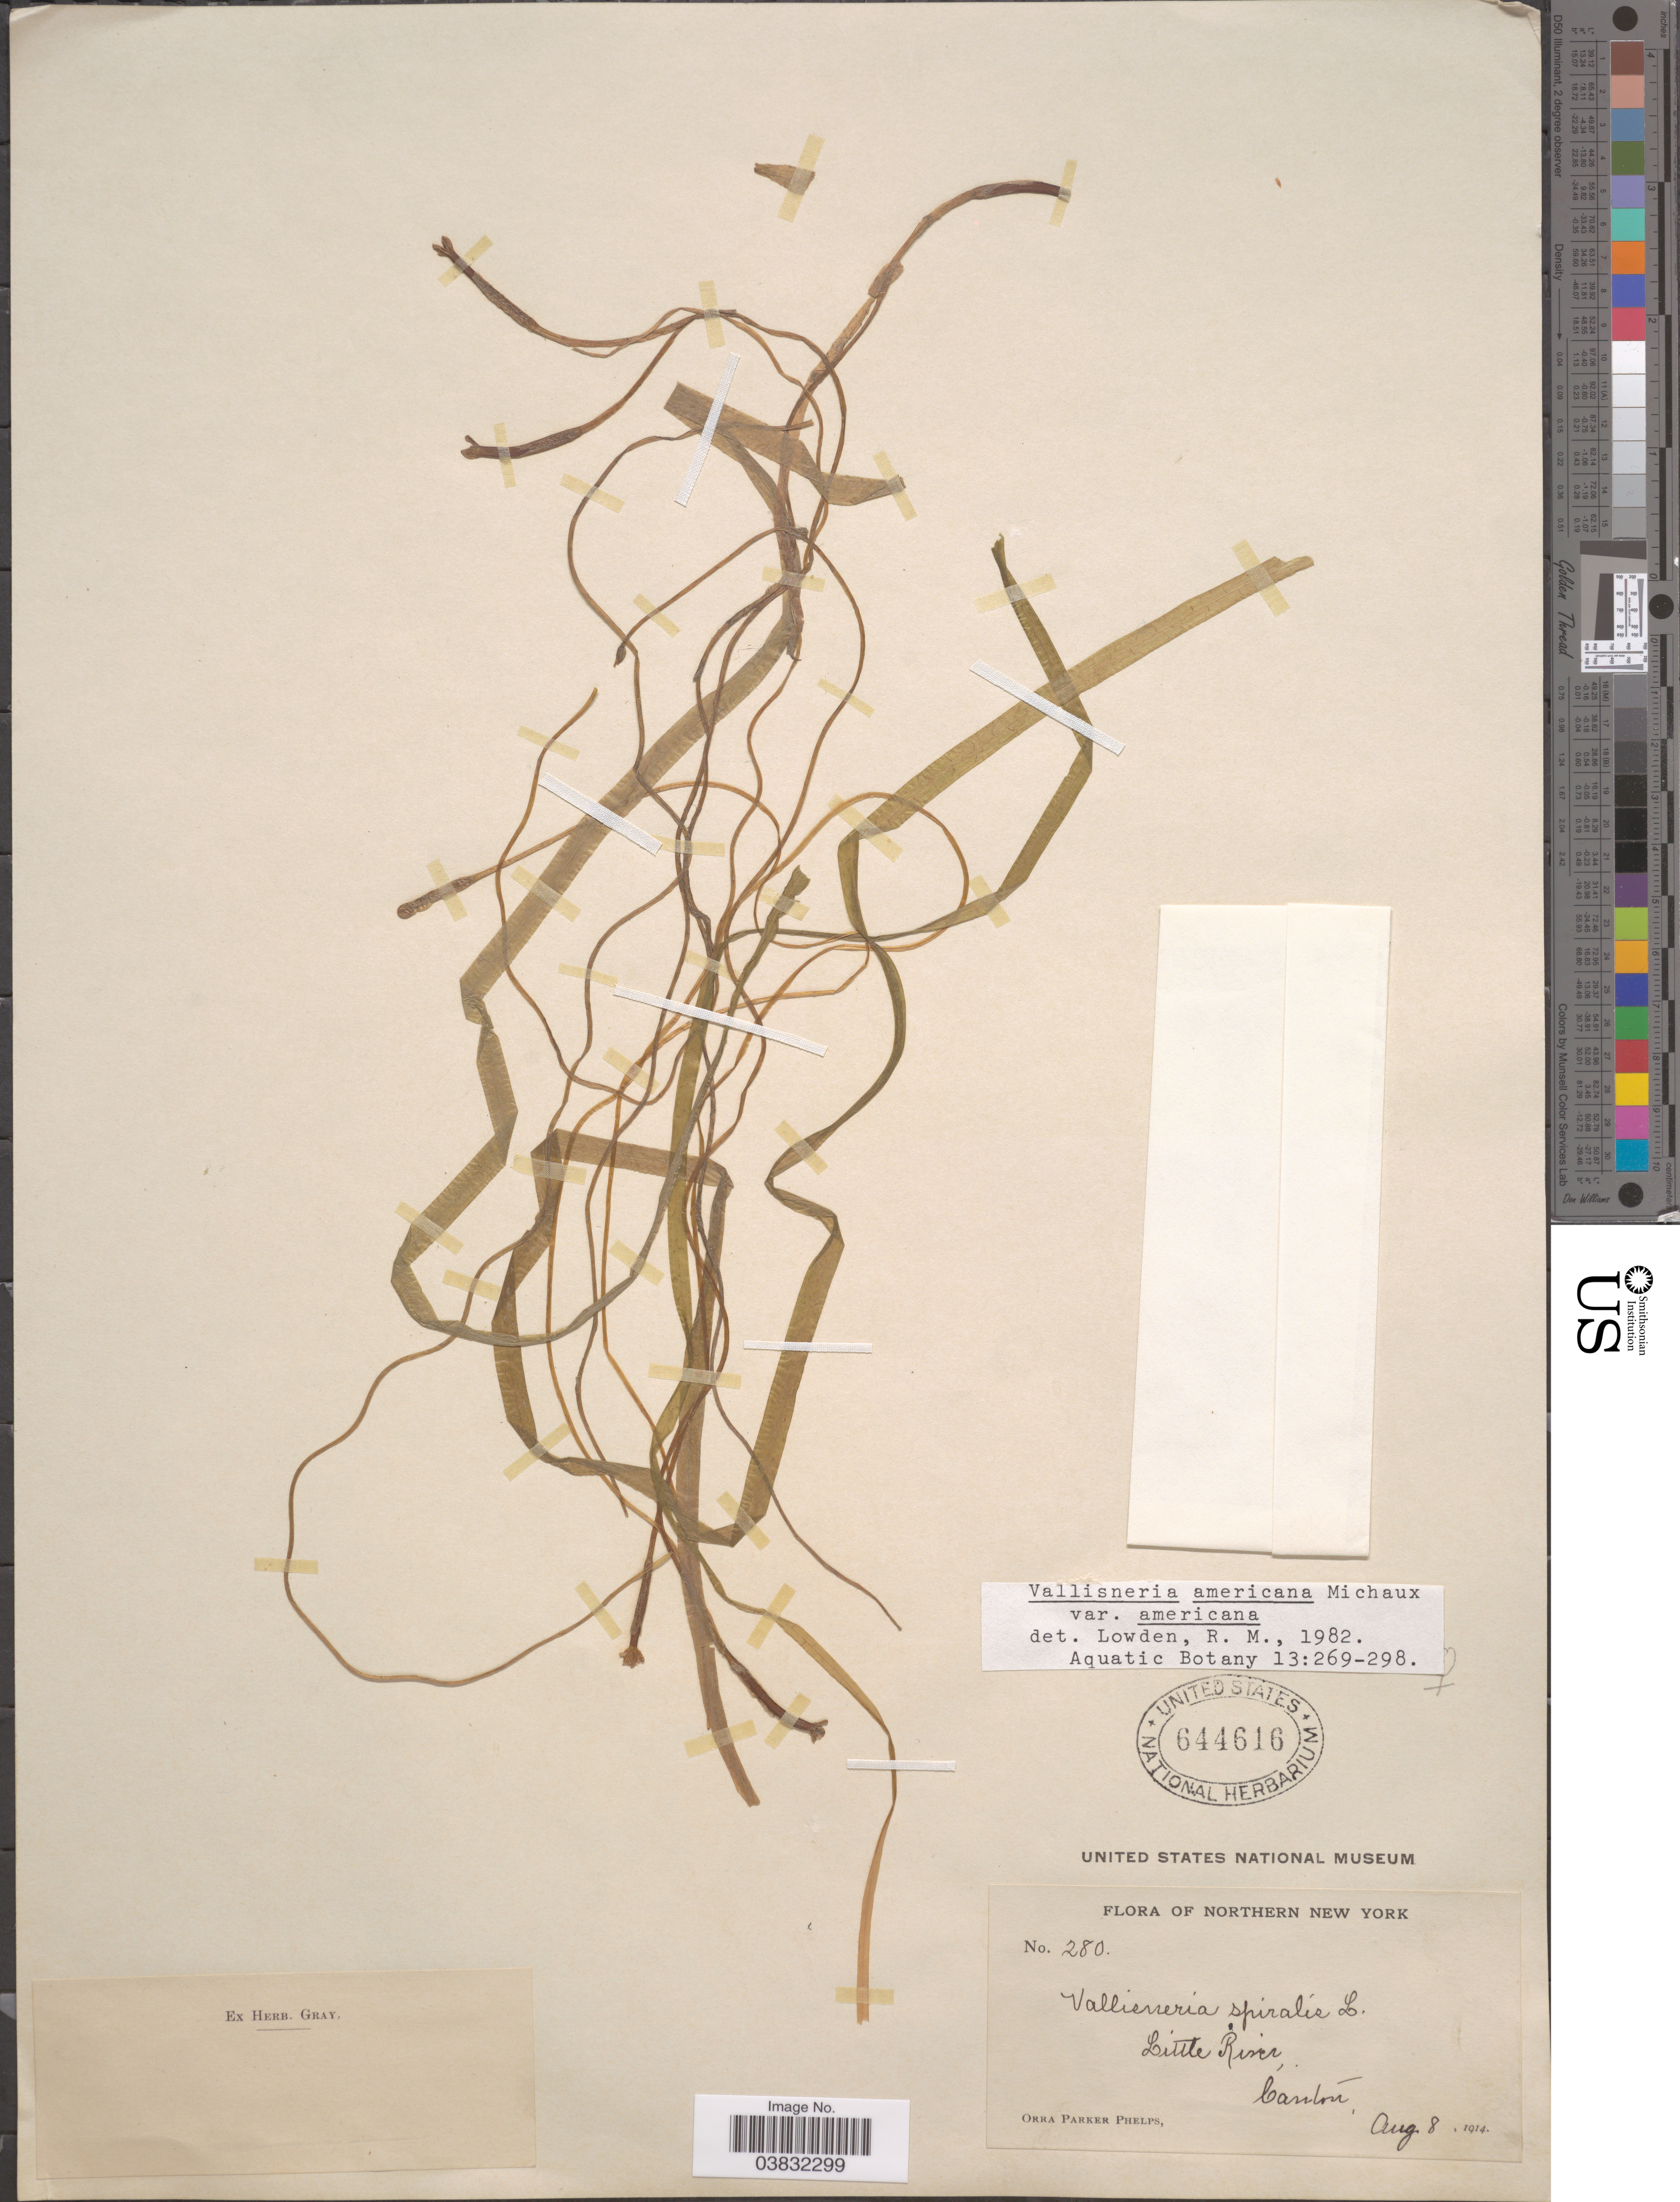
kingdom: Plantae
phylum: Tracheophyta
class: Liliopsida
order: Alismatales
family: Hydrocharitaceae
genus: Vallisneria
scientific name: Vallisneria americana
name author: Michx.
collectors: O. P. Phelps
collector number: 280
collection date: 1914-08-08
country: United States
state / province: New York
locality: Northern New York. Little River, Canton.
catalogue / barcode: US 644616